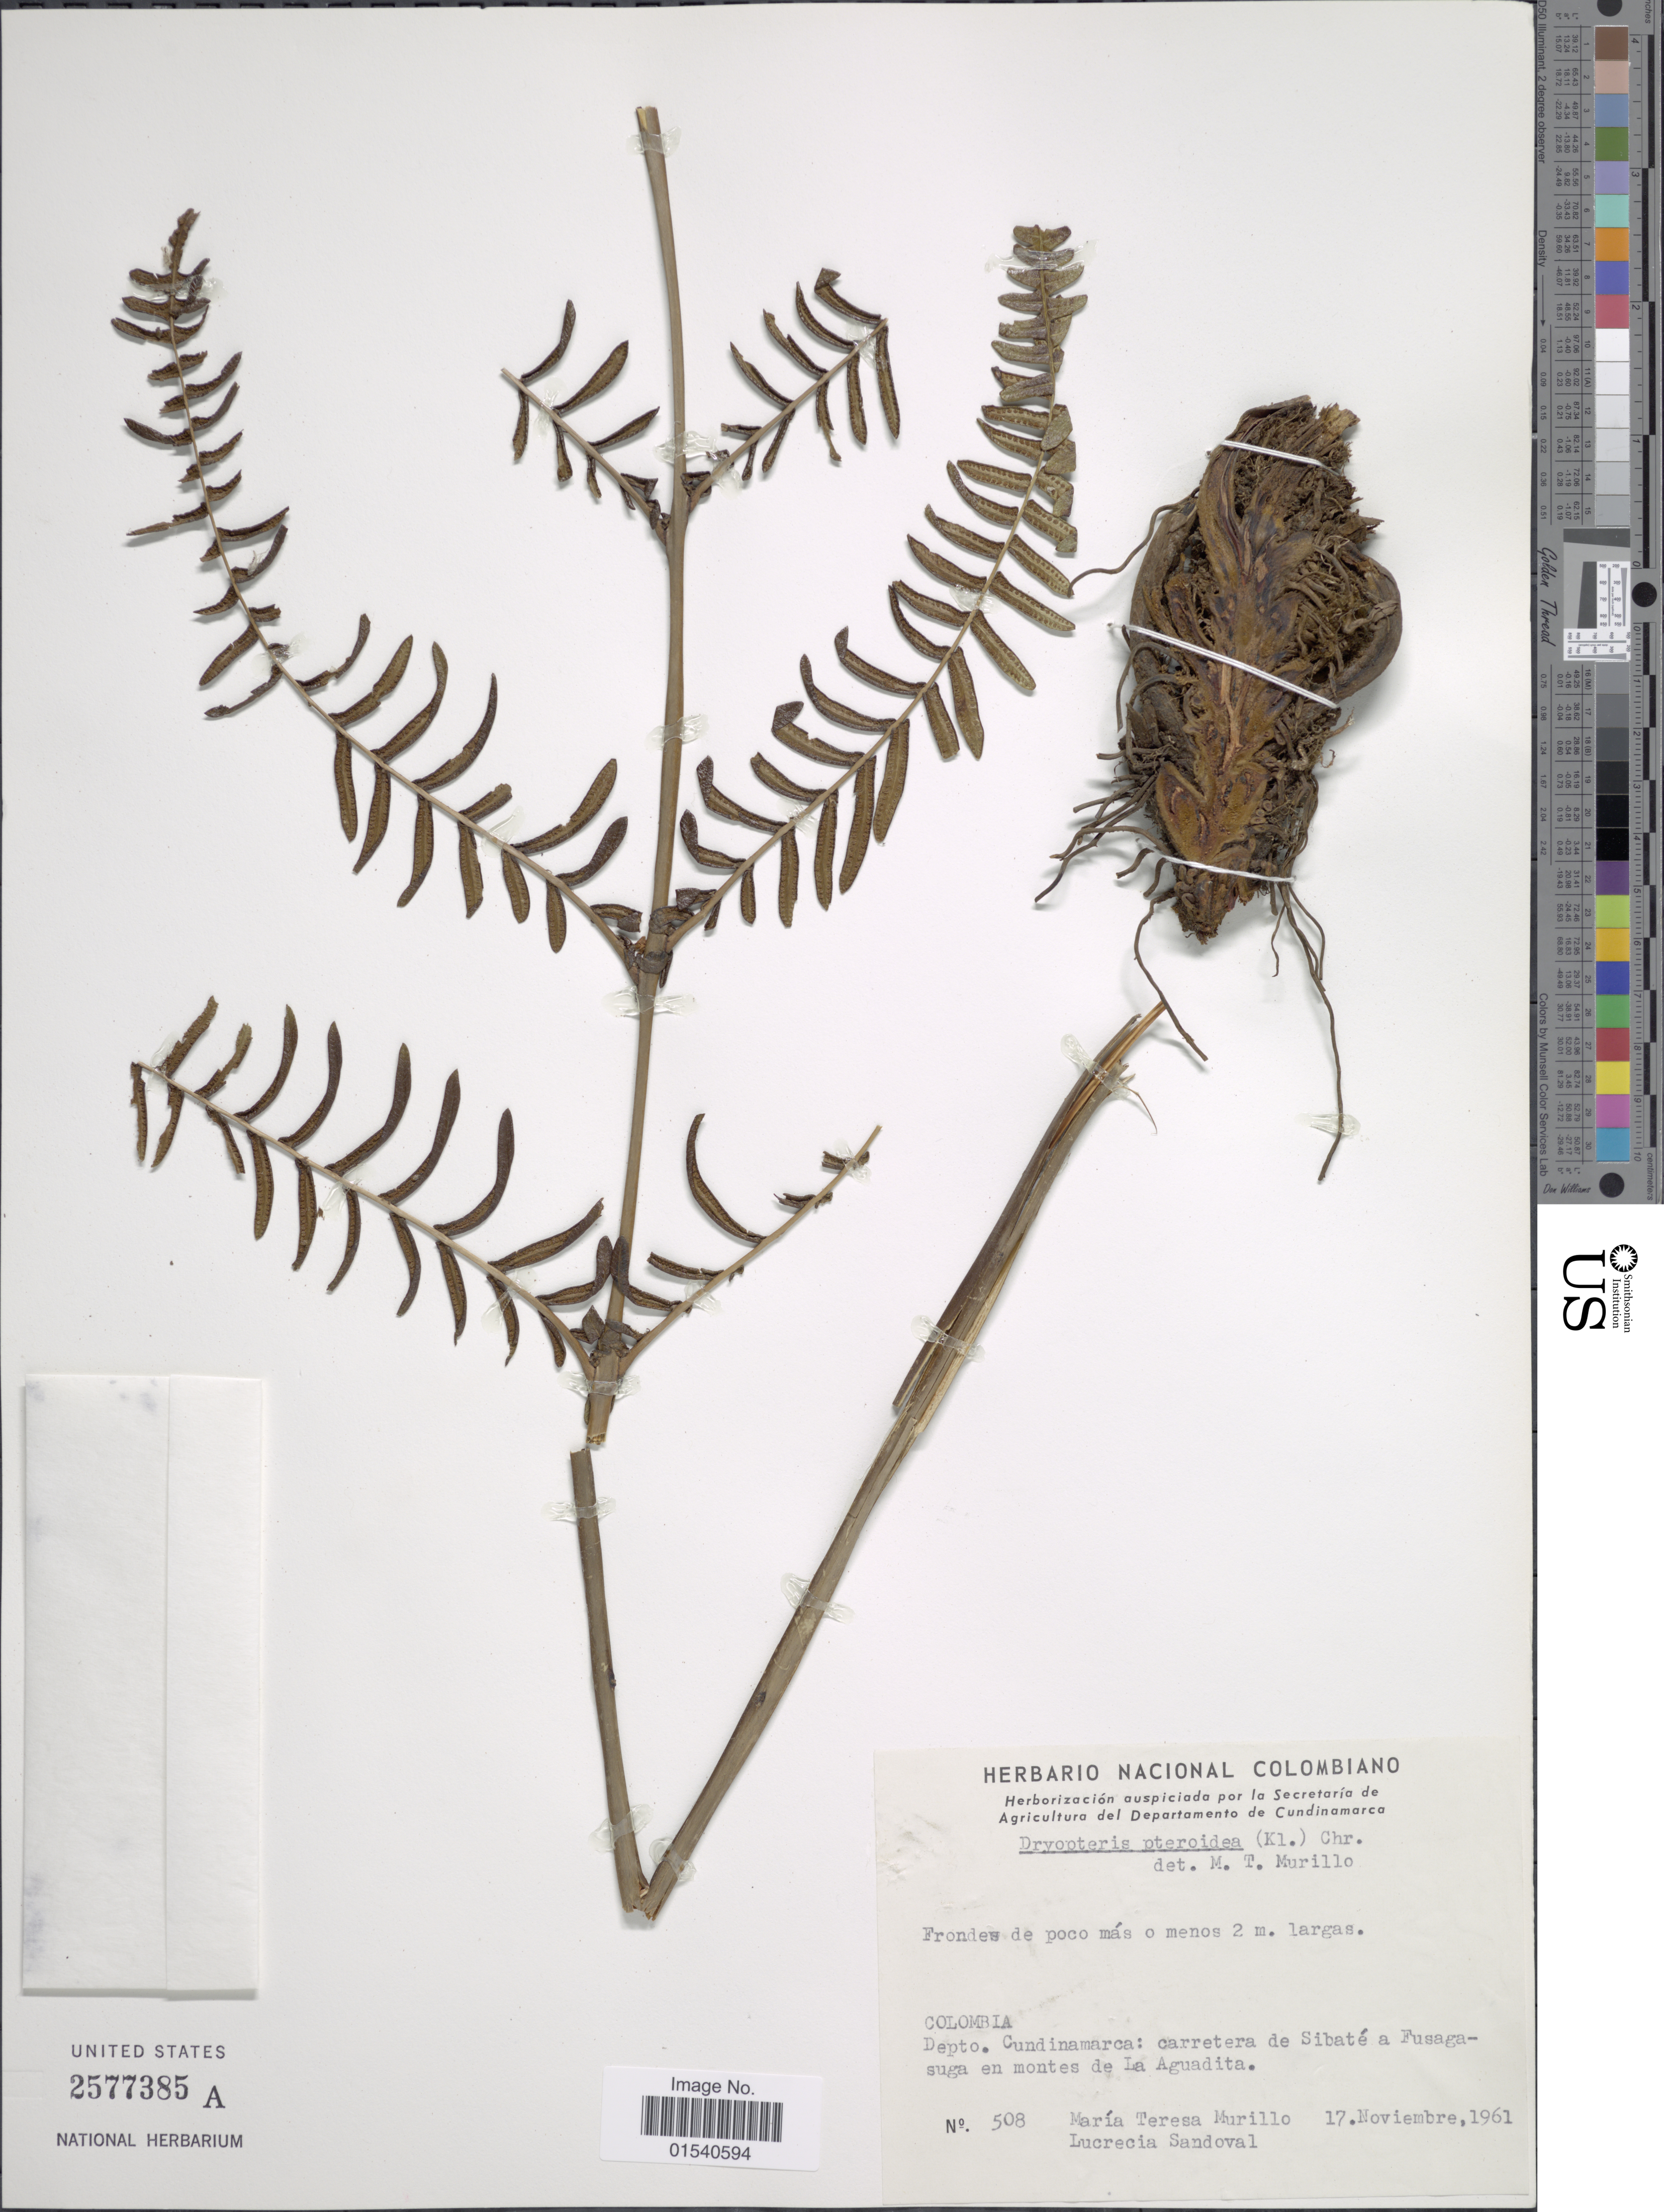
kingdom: Plantae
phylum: Tracheophyta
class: Polypodiopsida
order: Polypodiales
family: Thelypteridaceae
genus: Amauropelta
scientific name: Amauropelta pteroidea (Klotzsch) comb. nov., ined 2015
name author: (Klotzsch)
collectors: M. Murillo & L. Sandoval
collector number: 508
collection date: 1961-11-17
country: Colombia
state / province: Cundinamarca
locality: Depto. Cundinamarca: carretera de Sibaté a Fusagasuga en montes de La Aguadita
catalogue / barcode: US 2577385A